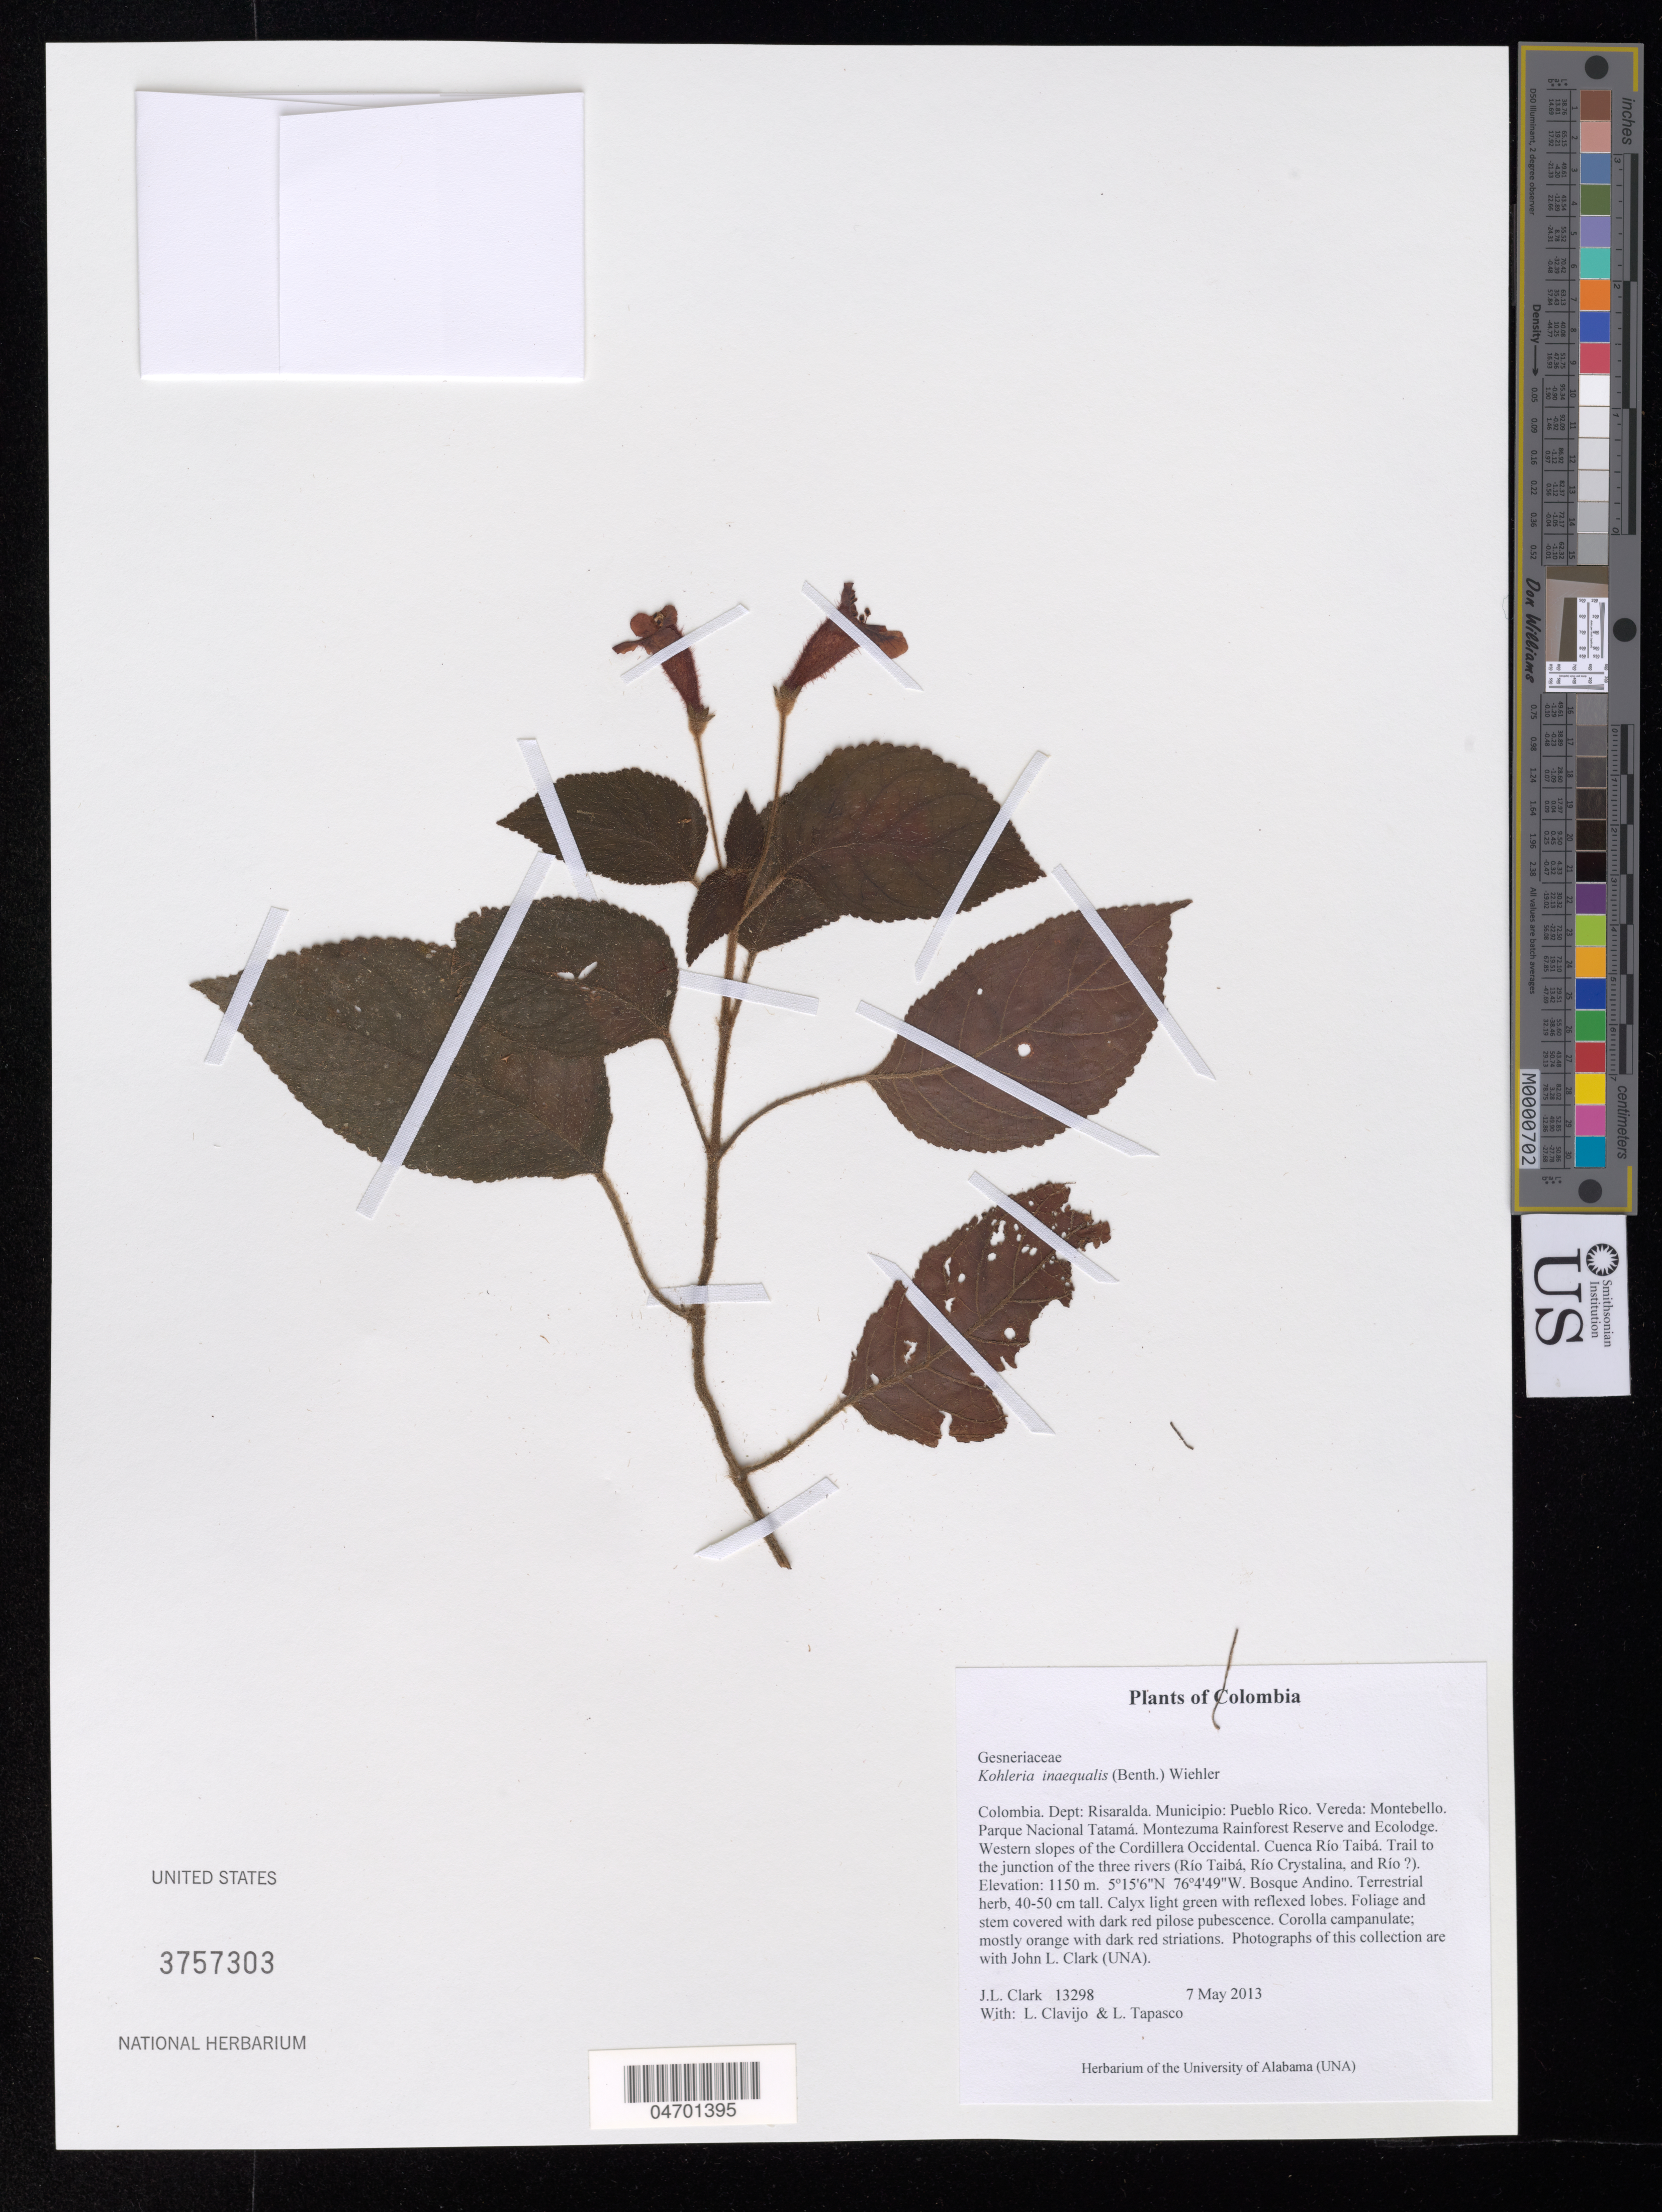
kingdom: Plantae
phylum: Tracheophyta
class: Magnoliopsida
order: Lamiales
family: Gesneriaceae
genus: Kohleria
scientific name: Kohleria inaequalis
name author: (Benth.) Wiehler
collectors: J. L. Clark, L. Clavijo & D. Olstein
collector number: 13298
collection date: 2013-05-07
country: Colombia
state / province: Risaralda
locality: Dept: Risaralda. Municipio: Pueblo Rico. Vereda: Montebello. Parque Nacional Tatamá. Montezuma Rainforest Reserve and Ecolodge. Western slopes of the Cordillera Occidental. Cuenca Río Taibá. Trail to the junction of the three rivers (Río Taibá, Río Crystalina, and Río ?).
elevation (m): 1150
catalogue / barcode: US 3757303